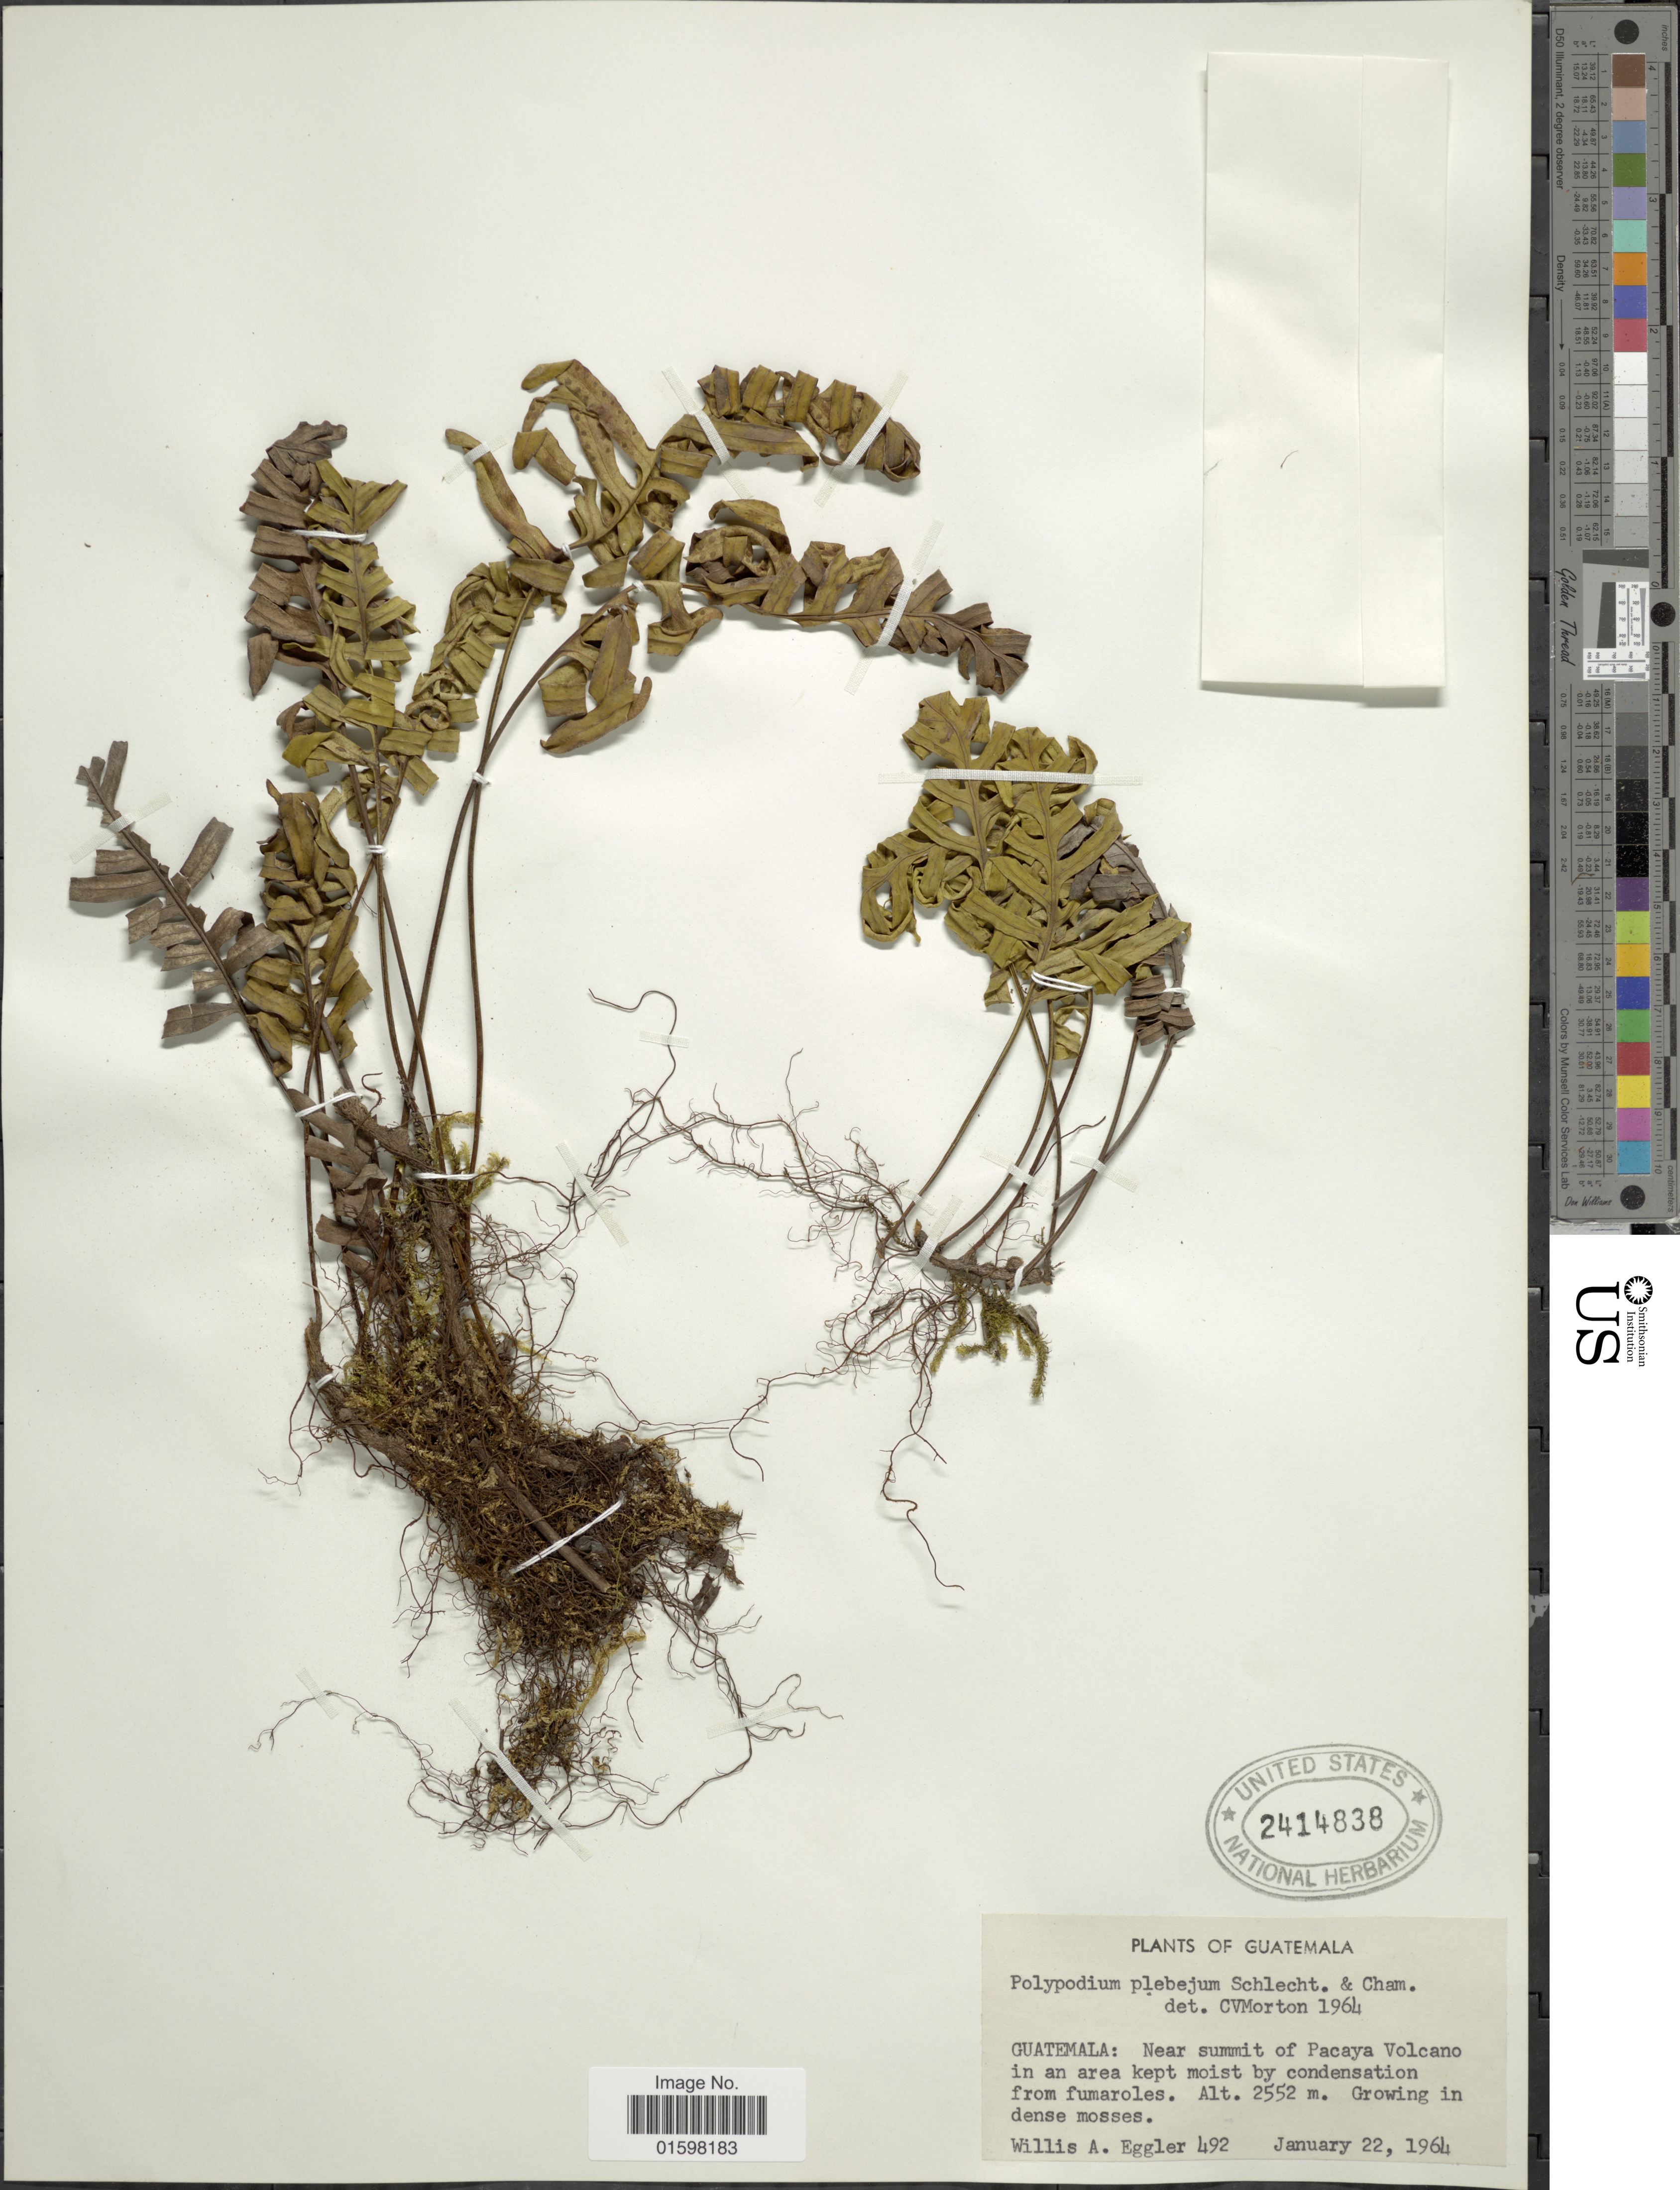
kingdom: Plantae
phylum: Tracheophyta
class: Polypodiopsida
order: Polypodiales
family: Polypodiaceae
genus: Pleopeltis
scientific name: Pleopeltis plebeia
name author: (Schltdl. ex Cham.) A.R. Sm. & Tejero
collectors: W. A. Eggler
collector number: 492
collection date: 1964-01-22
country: Guatemala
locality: Near Summit of Pacaya Volcano in an area kept moist by condenstation from fumaroles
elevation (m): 2552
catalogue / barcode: US 2414838